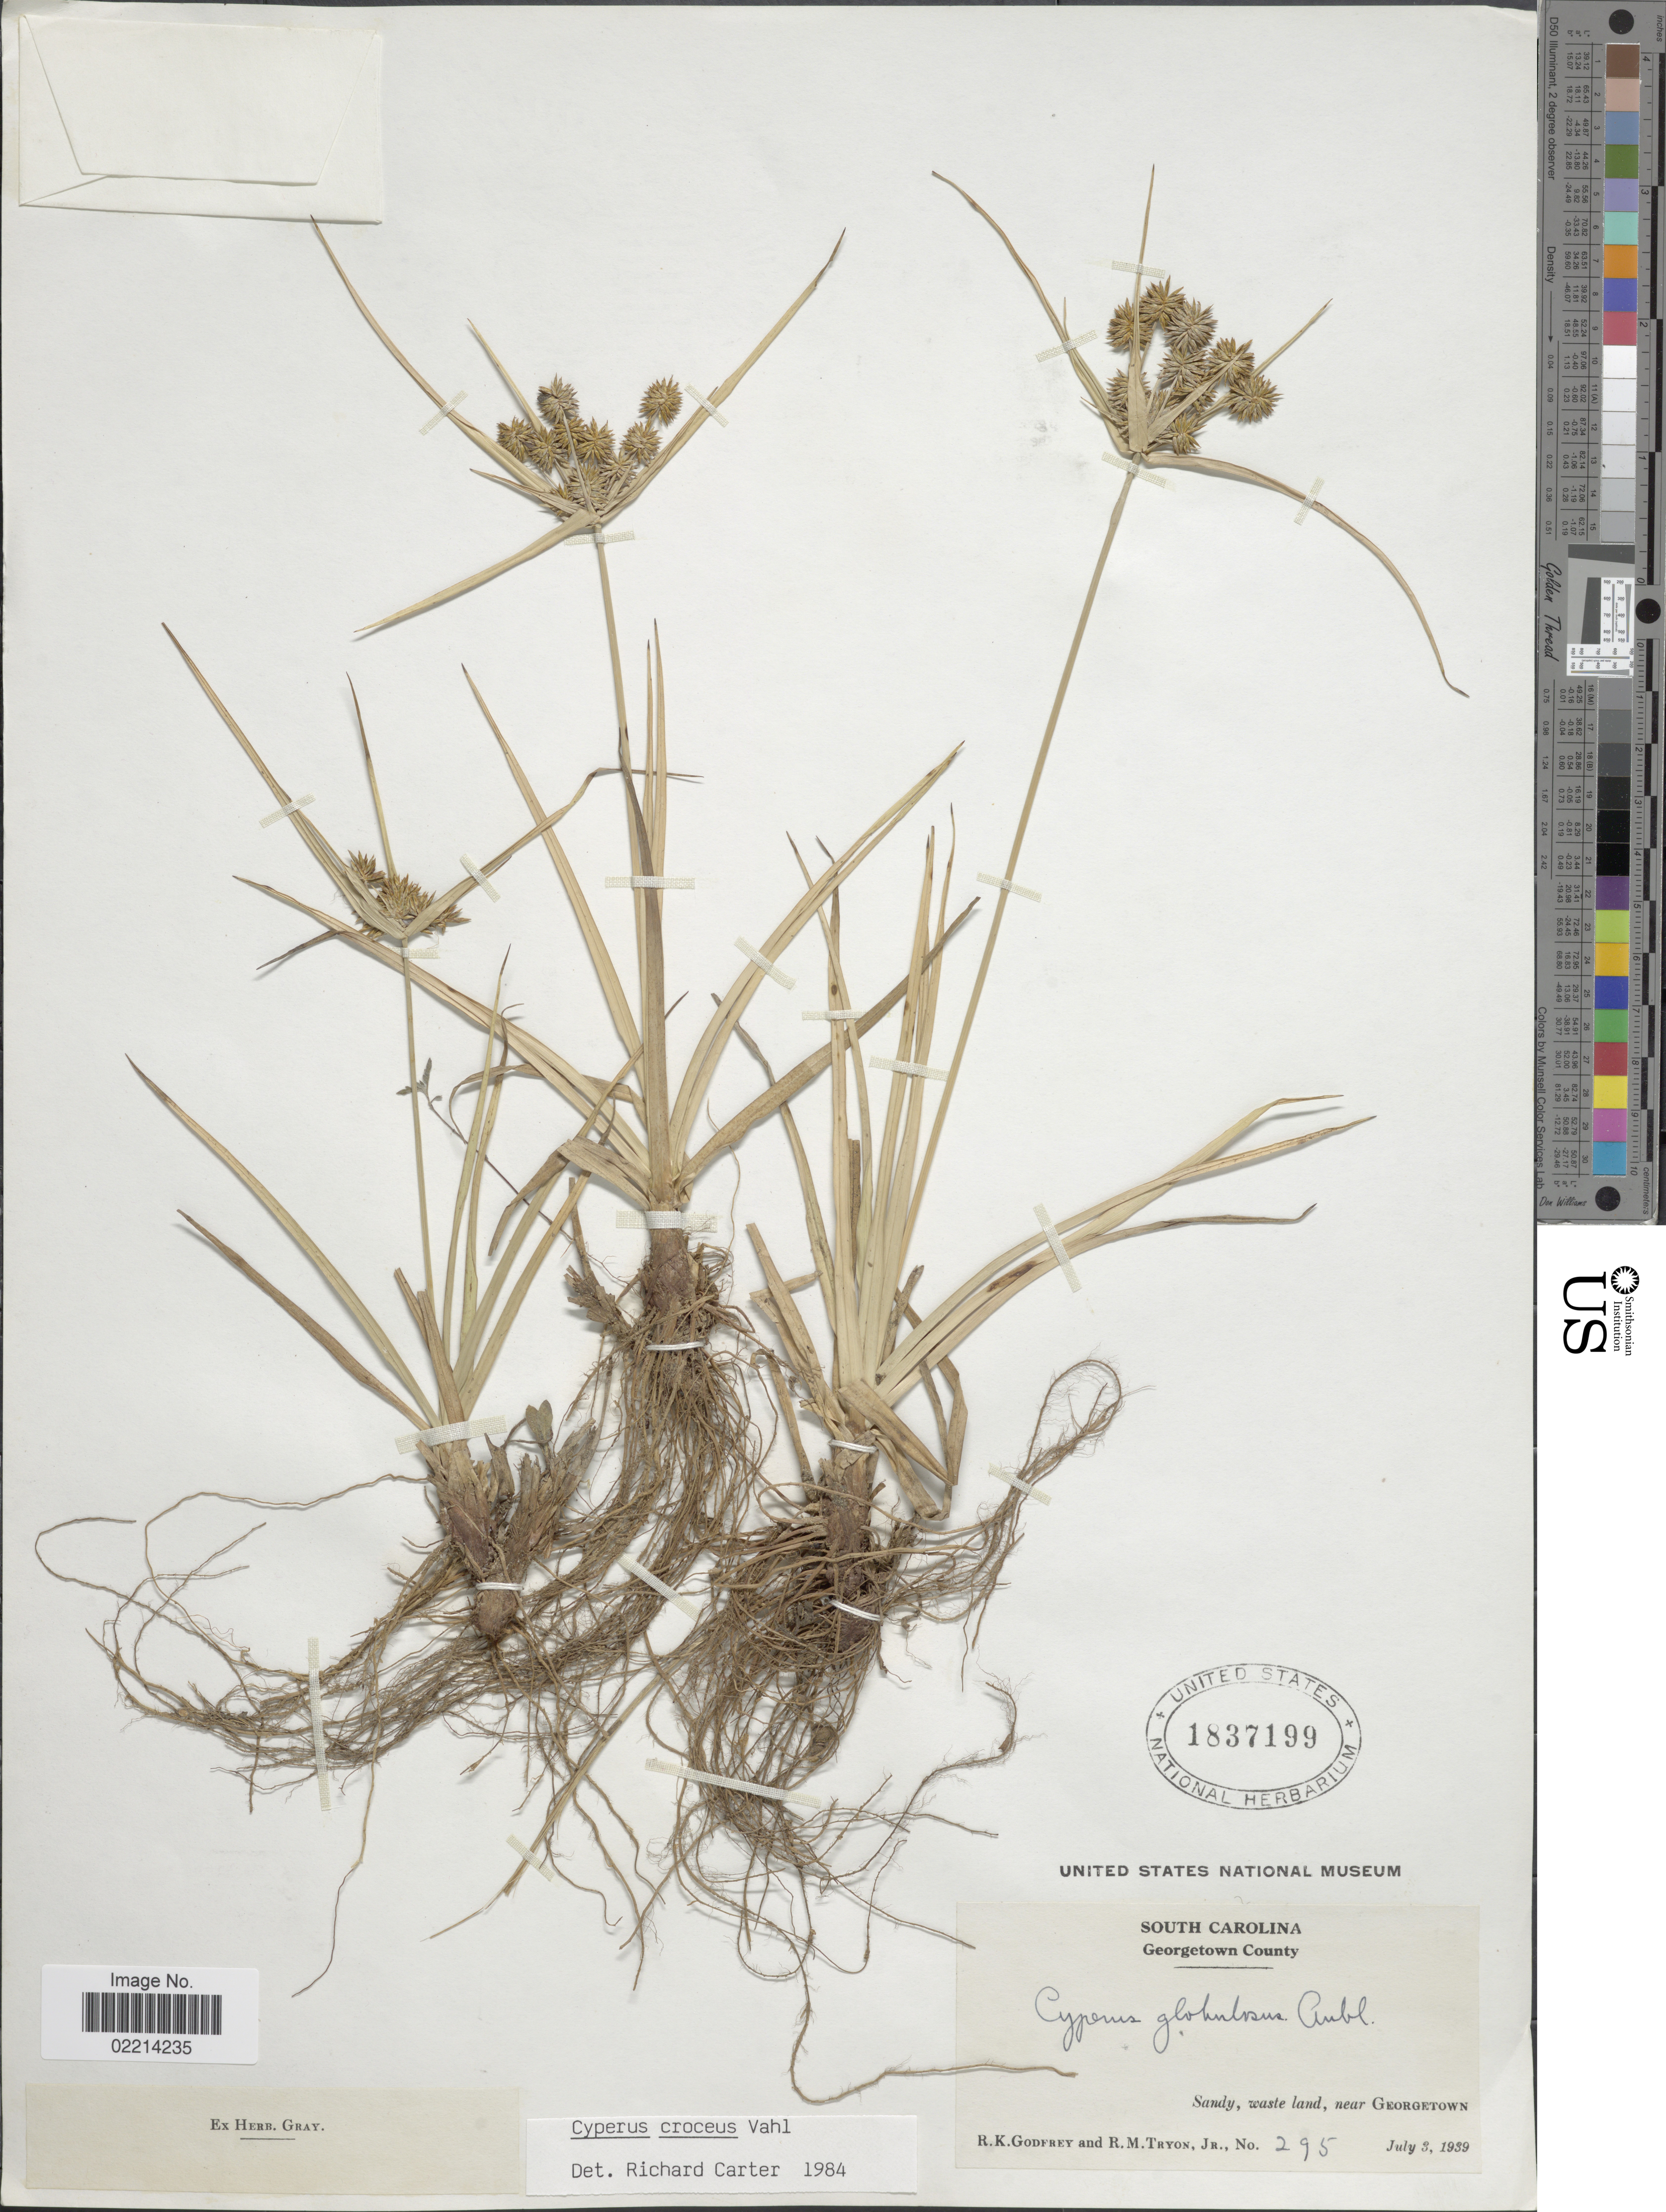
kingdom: Plantae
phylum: Tracheophyta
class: Liliopsida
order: Poales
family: Cyperaceae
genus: Cyperus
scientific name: Cyperus croceus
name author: Vahl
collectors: R. K. Godfrey & R. M. Tryon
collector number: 295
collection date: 1939-07-03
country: United States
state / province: South Carolina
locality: Georgetown County, Sandy, waste land, near Georgetown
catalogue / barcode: US 1837199